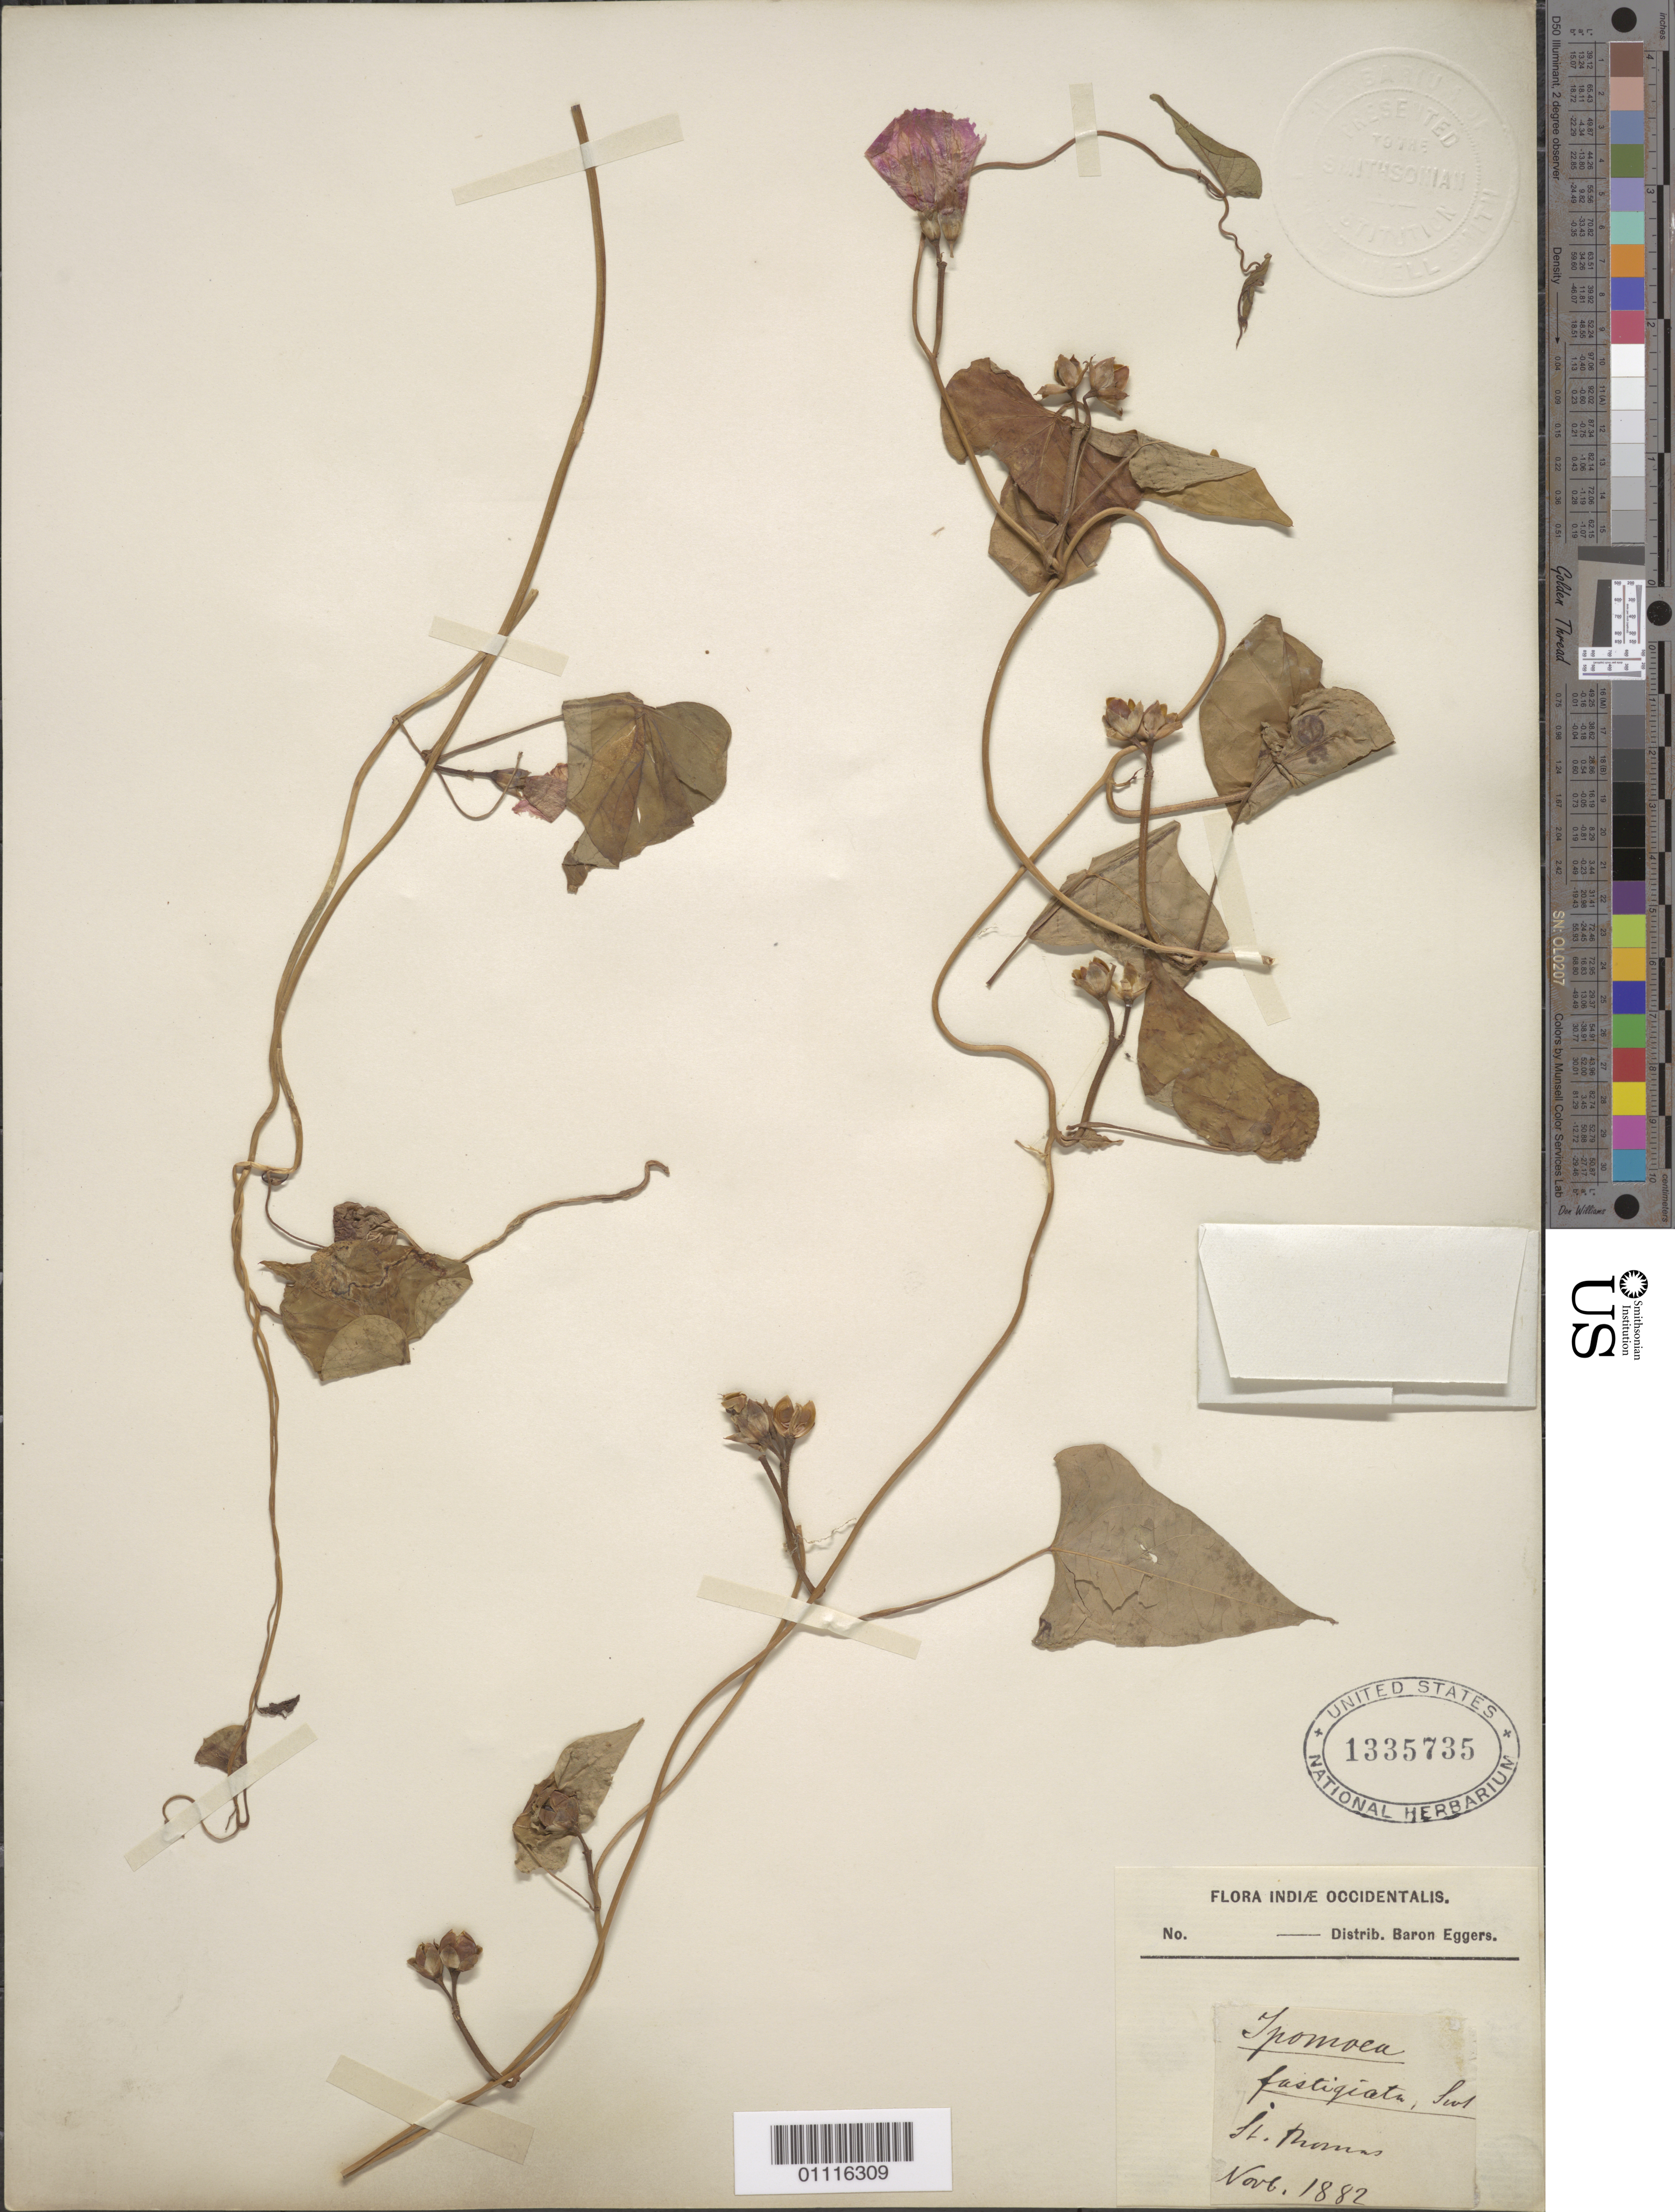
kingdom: Plantae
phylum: Tracheophyta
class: Magnoliopsida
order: Solanales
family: Convolvulaceae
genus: Ipomoea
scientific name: Ipomoea tiliacea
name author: (Willd.) Choisy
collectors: H. F. A. von Eggers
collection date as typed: Nov 1882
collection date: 1882-11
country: U.S. Virgin Islands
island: St. Thomas I.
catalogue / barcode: US 1335735